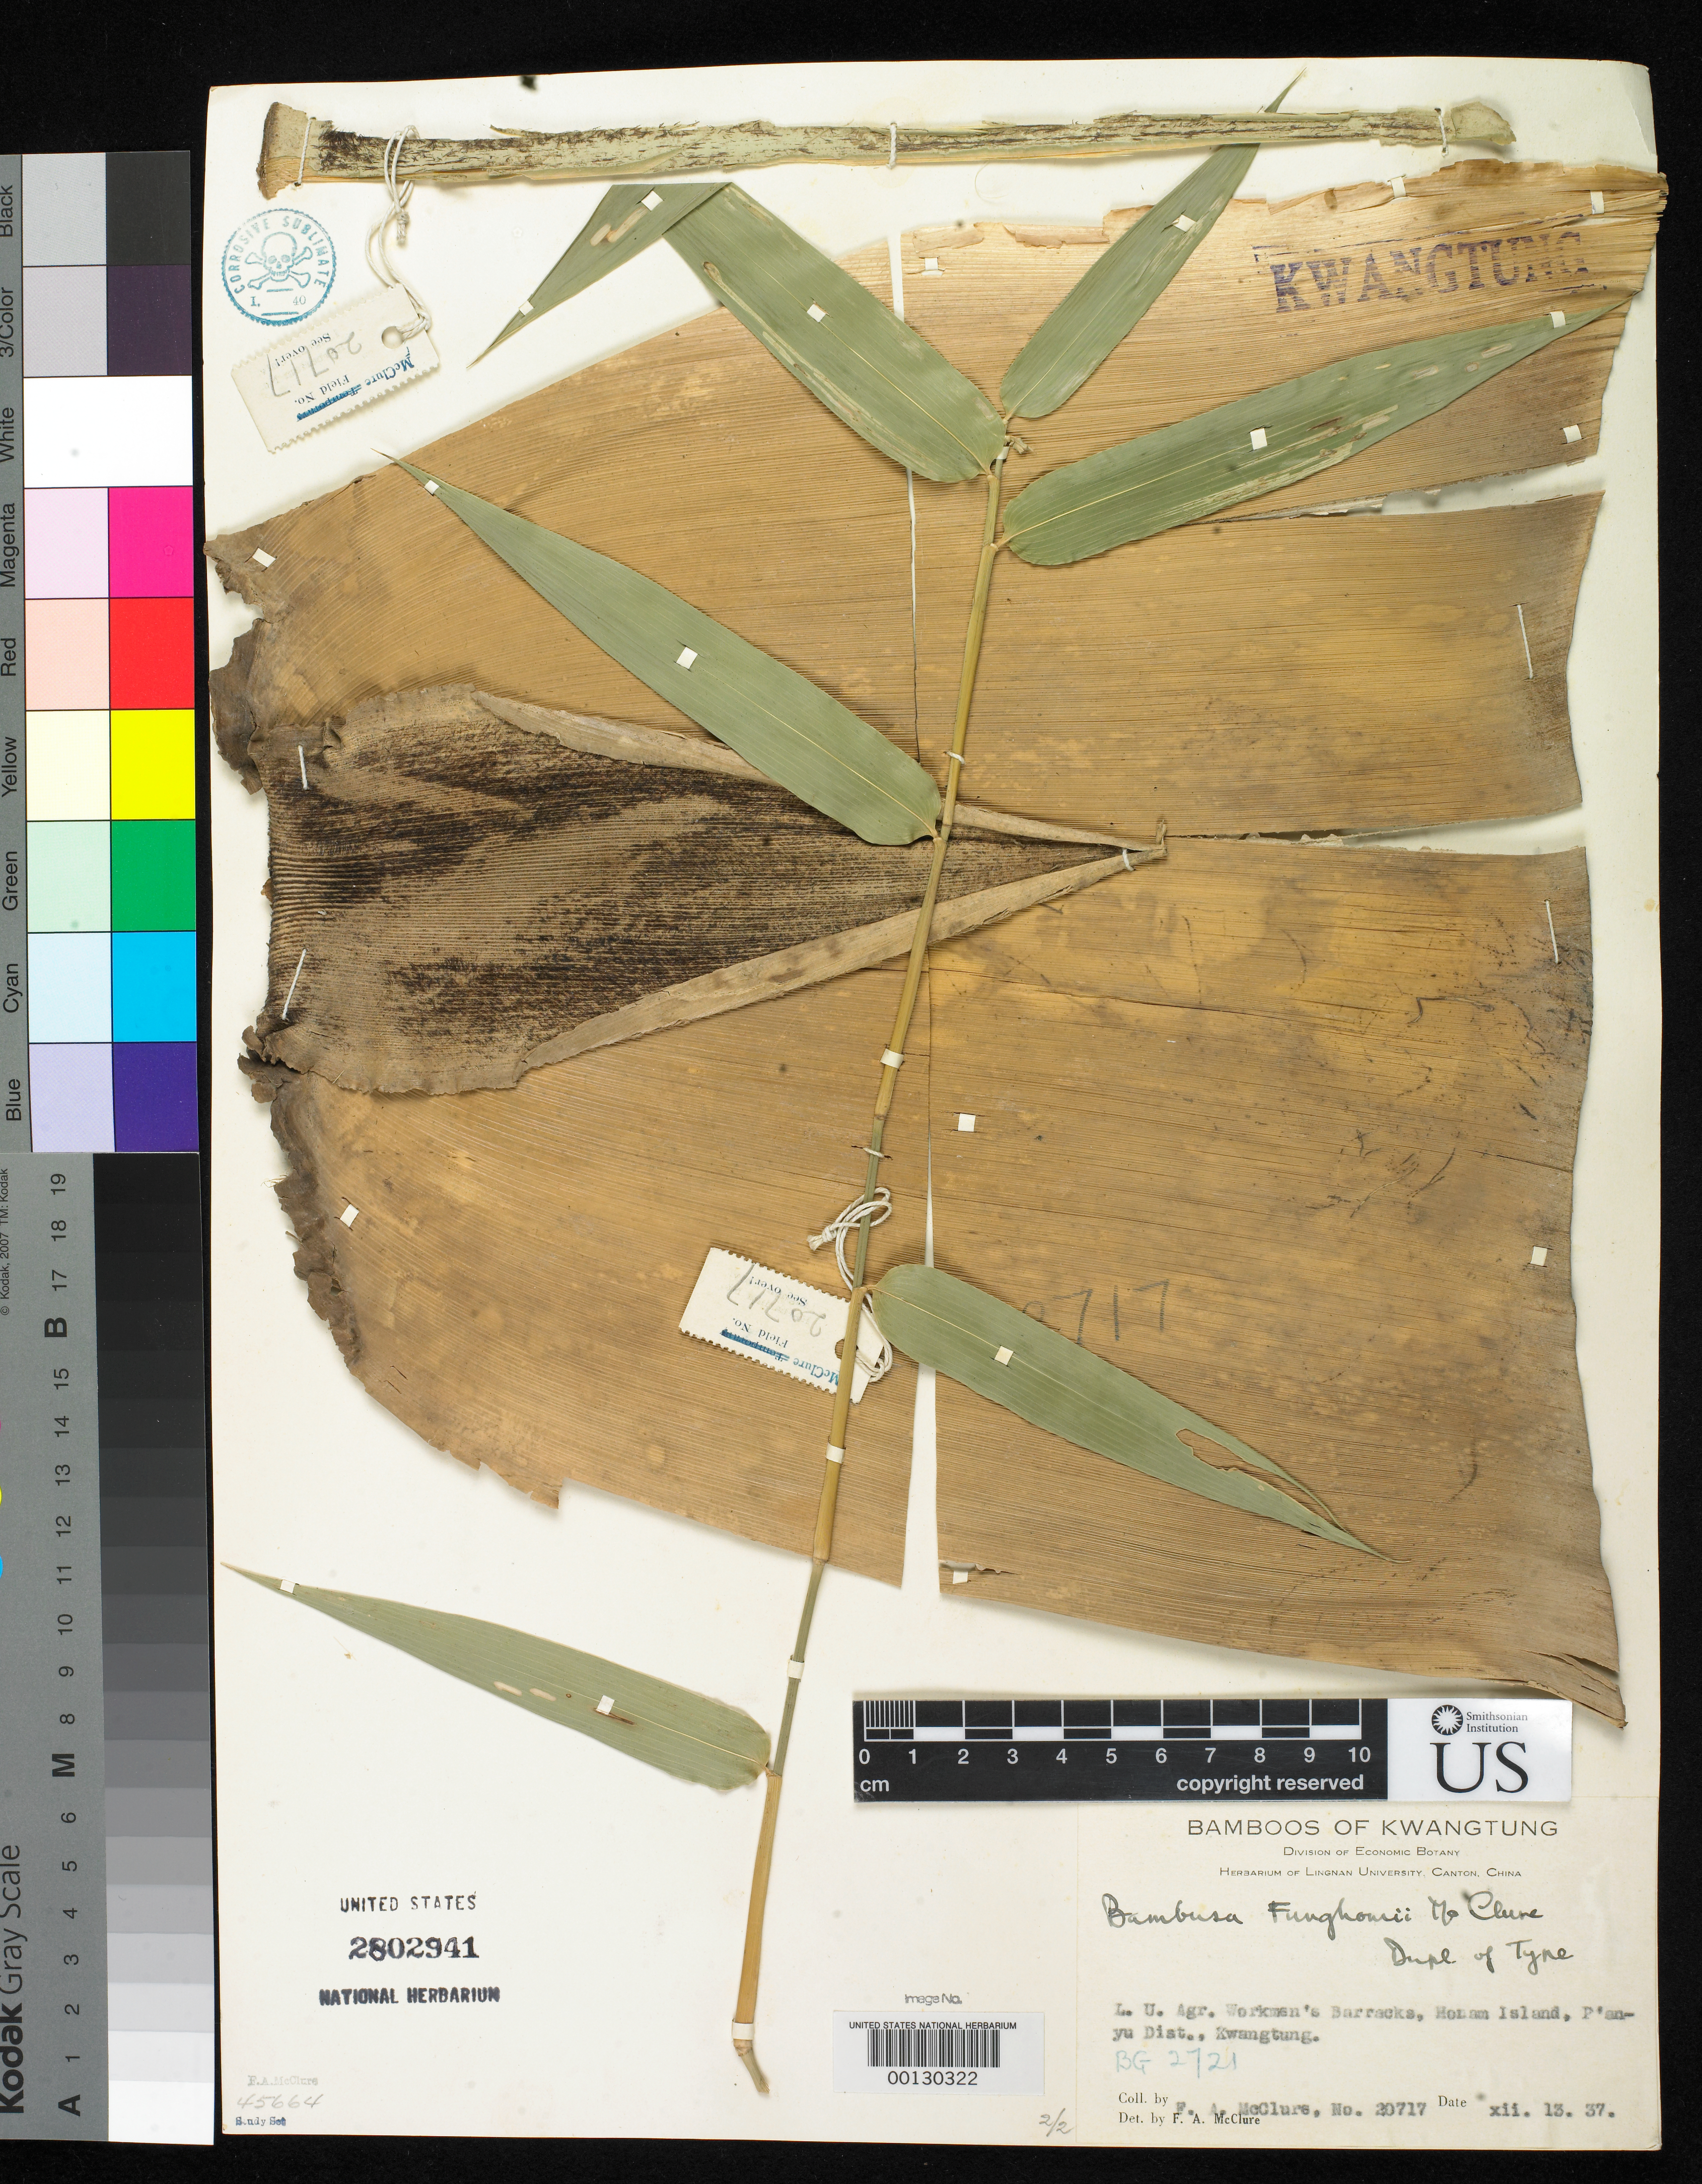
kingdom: Plantae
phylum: Tracheophyta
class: Liliopsida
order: Poales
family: Poaceae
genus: Bambusa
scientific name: Bambusa funghomii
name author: McClure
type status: Isotype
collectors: F. A. McClure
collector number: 20717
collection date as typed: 13 Dec 1937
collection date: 1937-12-13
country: China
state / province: Guangdong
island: Honam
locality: Pan-yu Dist.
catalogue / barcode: US 2802941